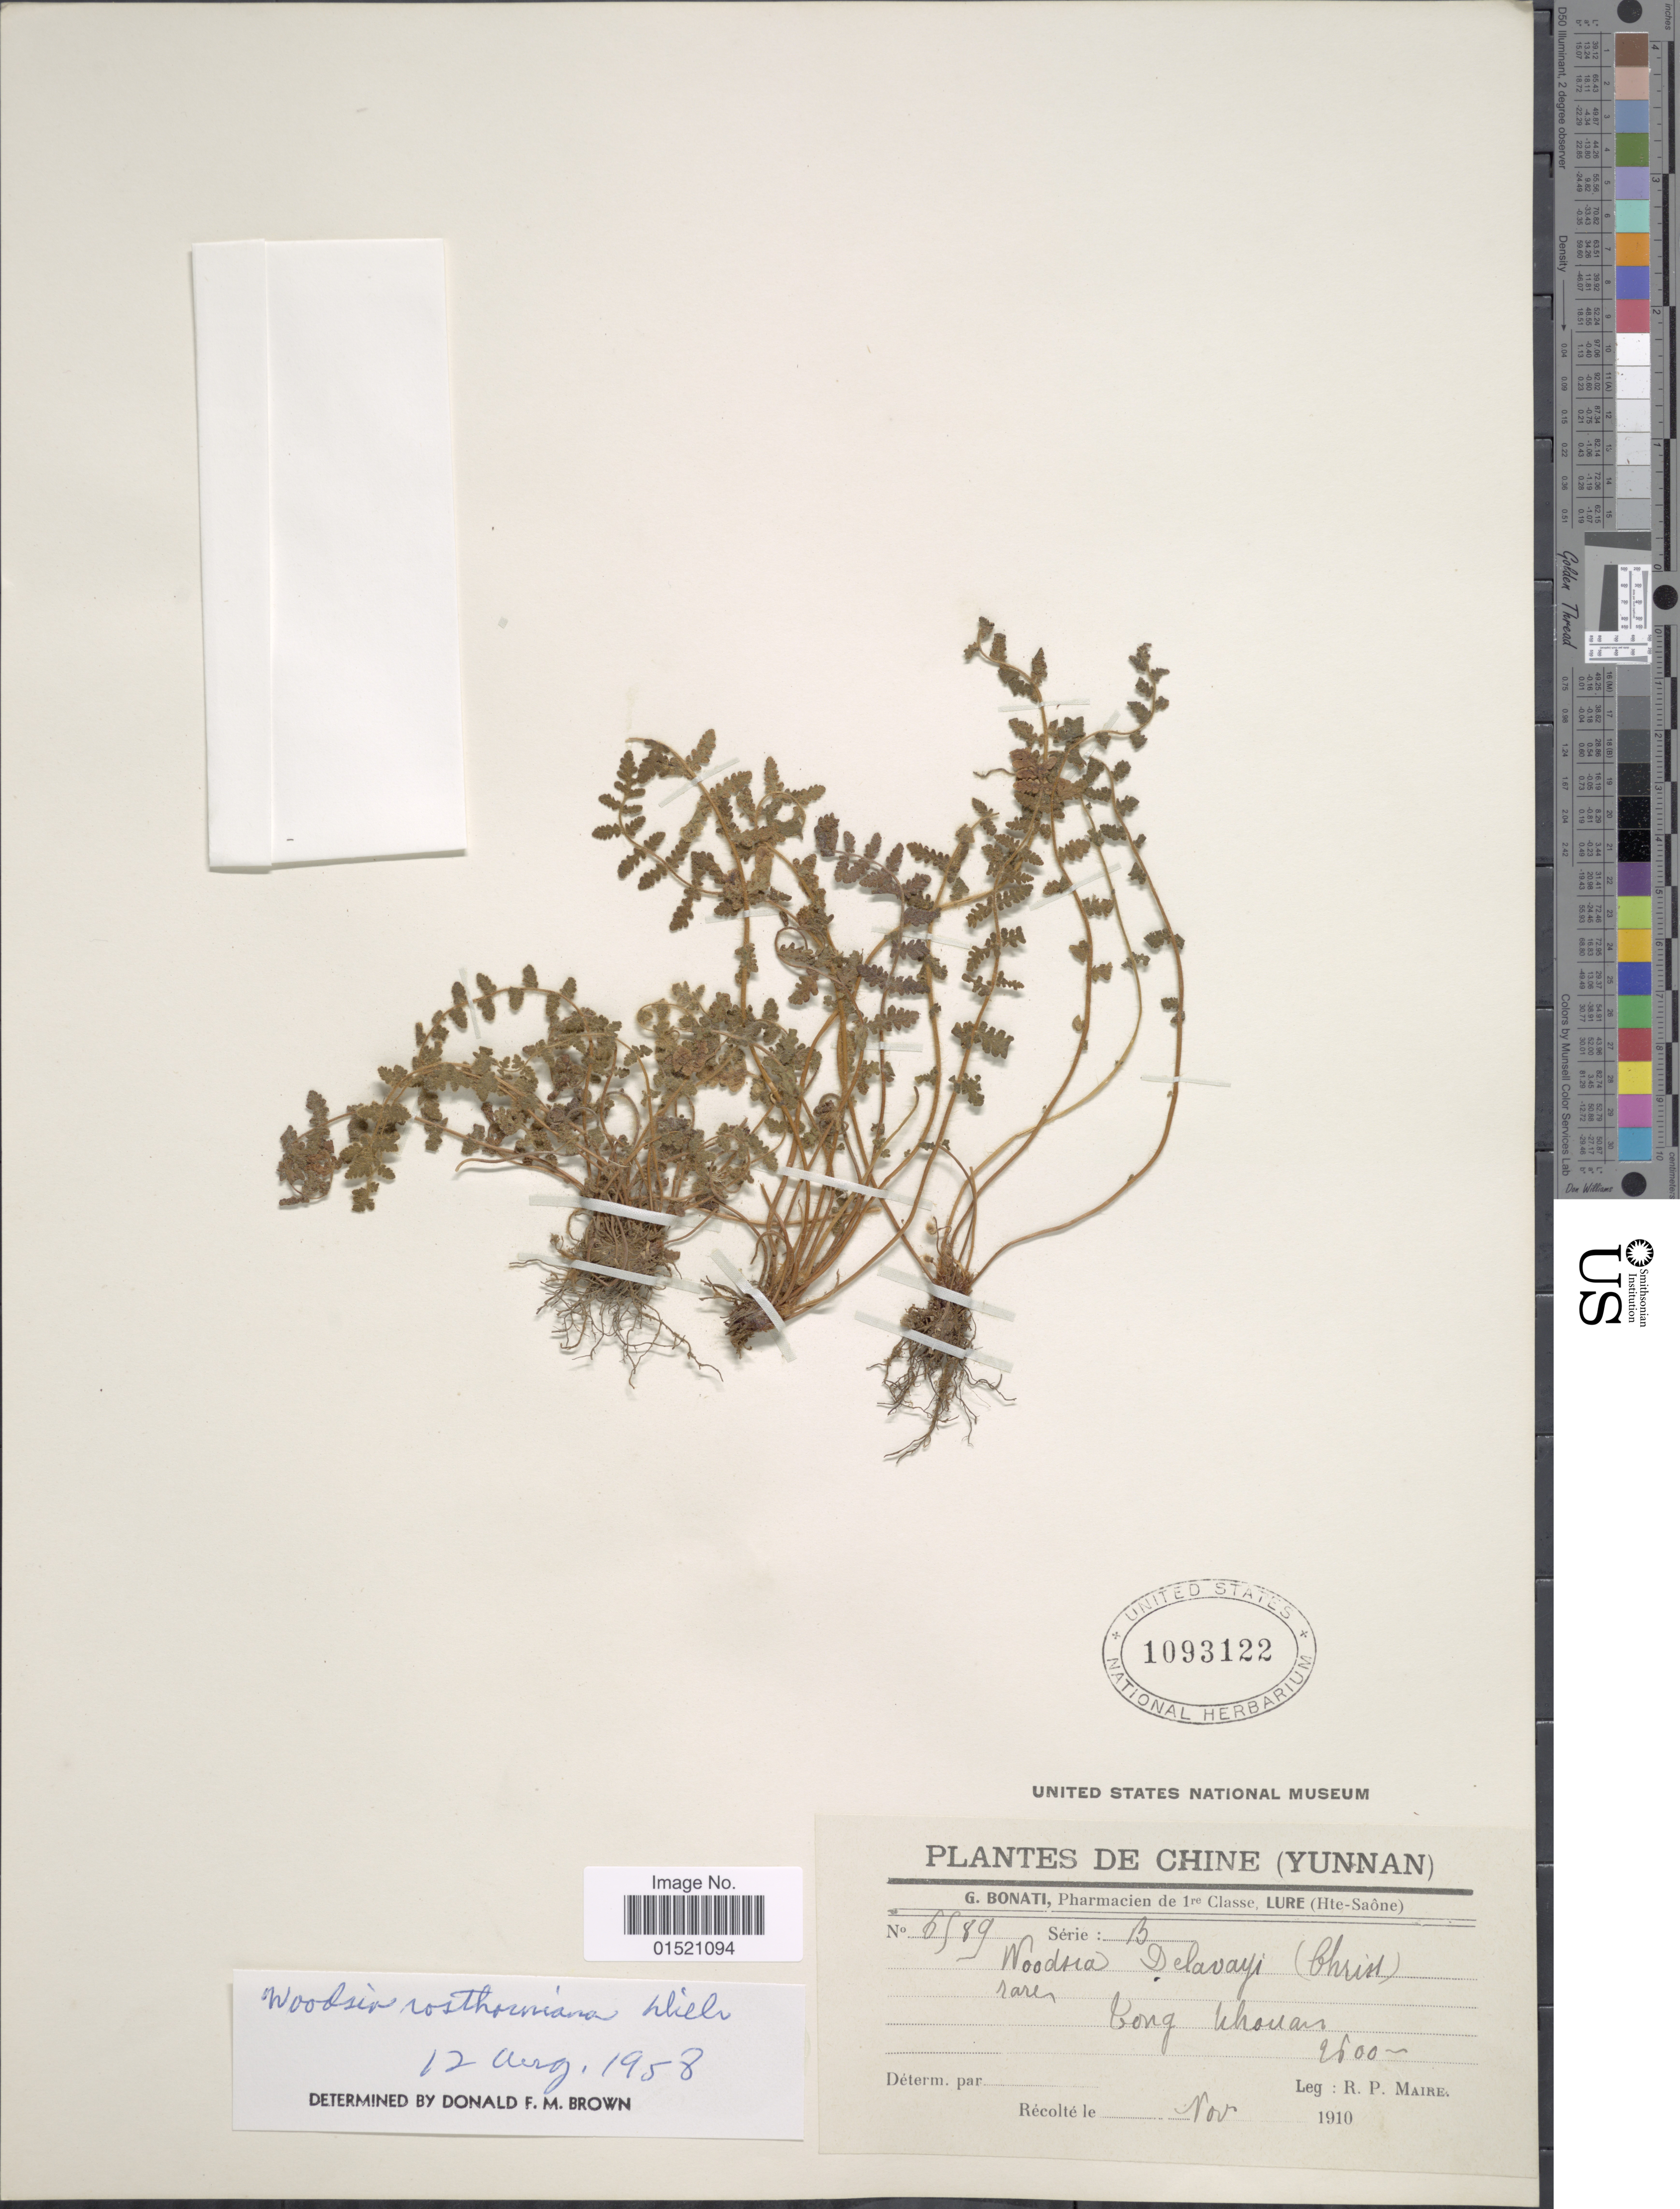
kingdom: Plantae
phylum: Tracheophyta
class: Polypodiopsida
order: Polypodiales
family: Woodsiaceae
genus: Woodsia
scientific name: Woodsia rosthorniana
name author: Diels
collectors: R.-P. Maire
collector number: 6989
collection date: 1910-11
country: China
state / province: Yunnan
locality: Tong Tchouan [interpreted]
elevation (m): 2600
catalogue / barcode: US 1093122